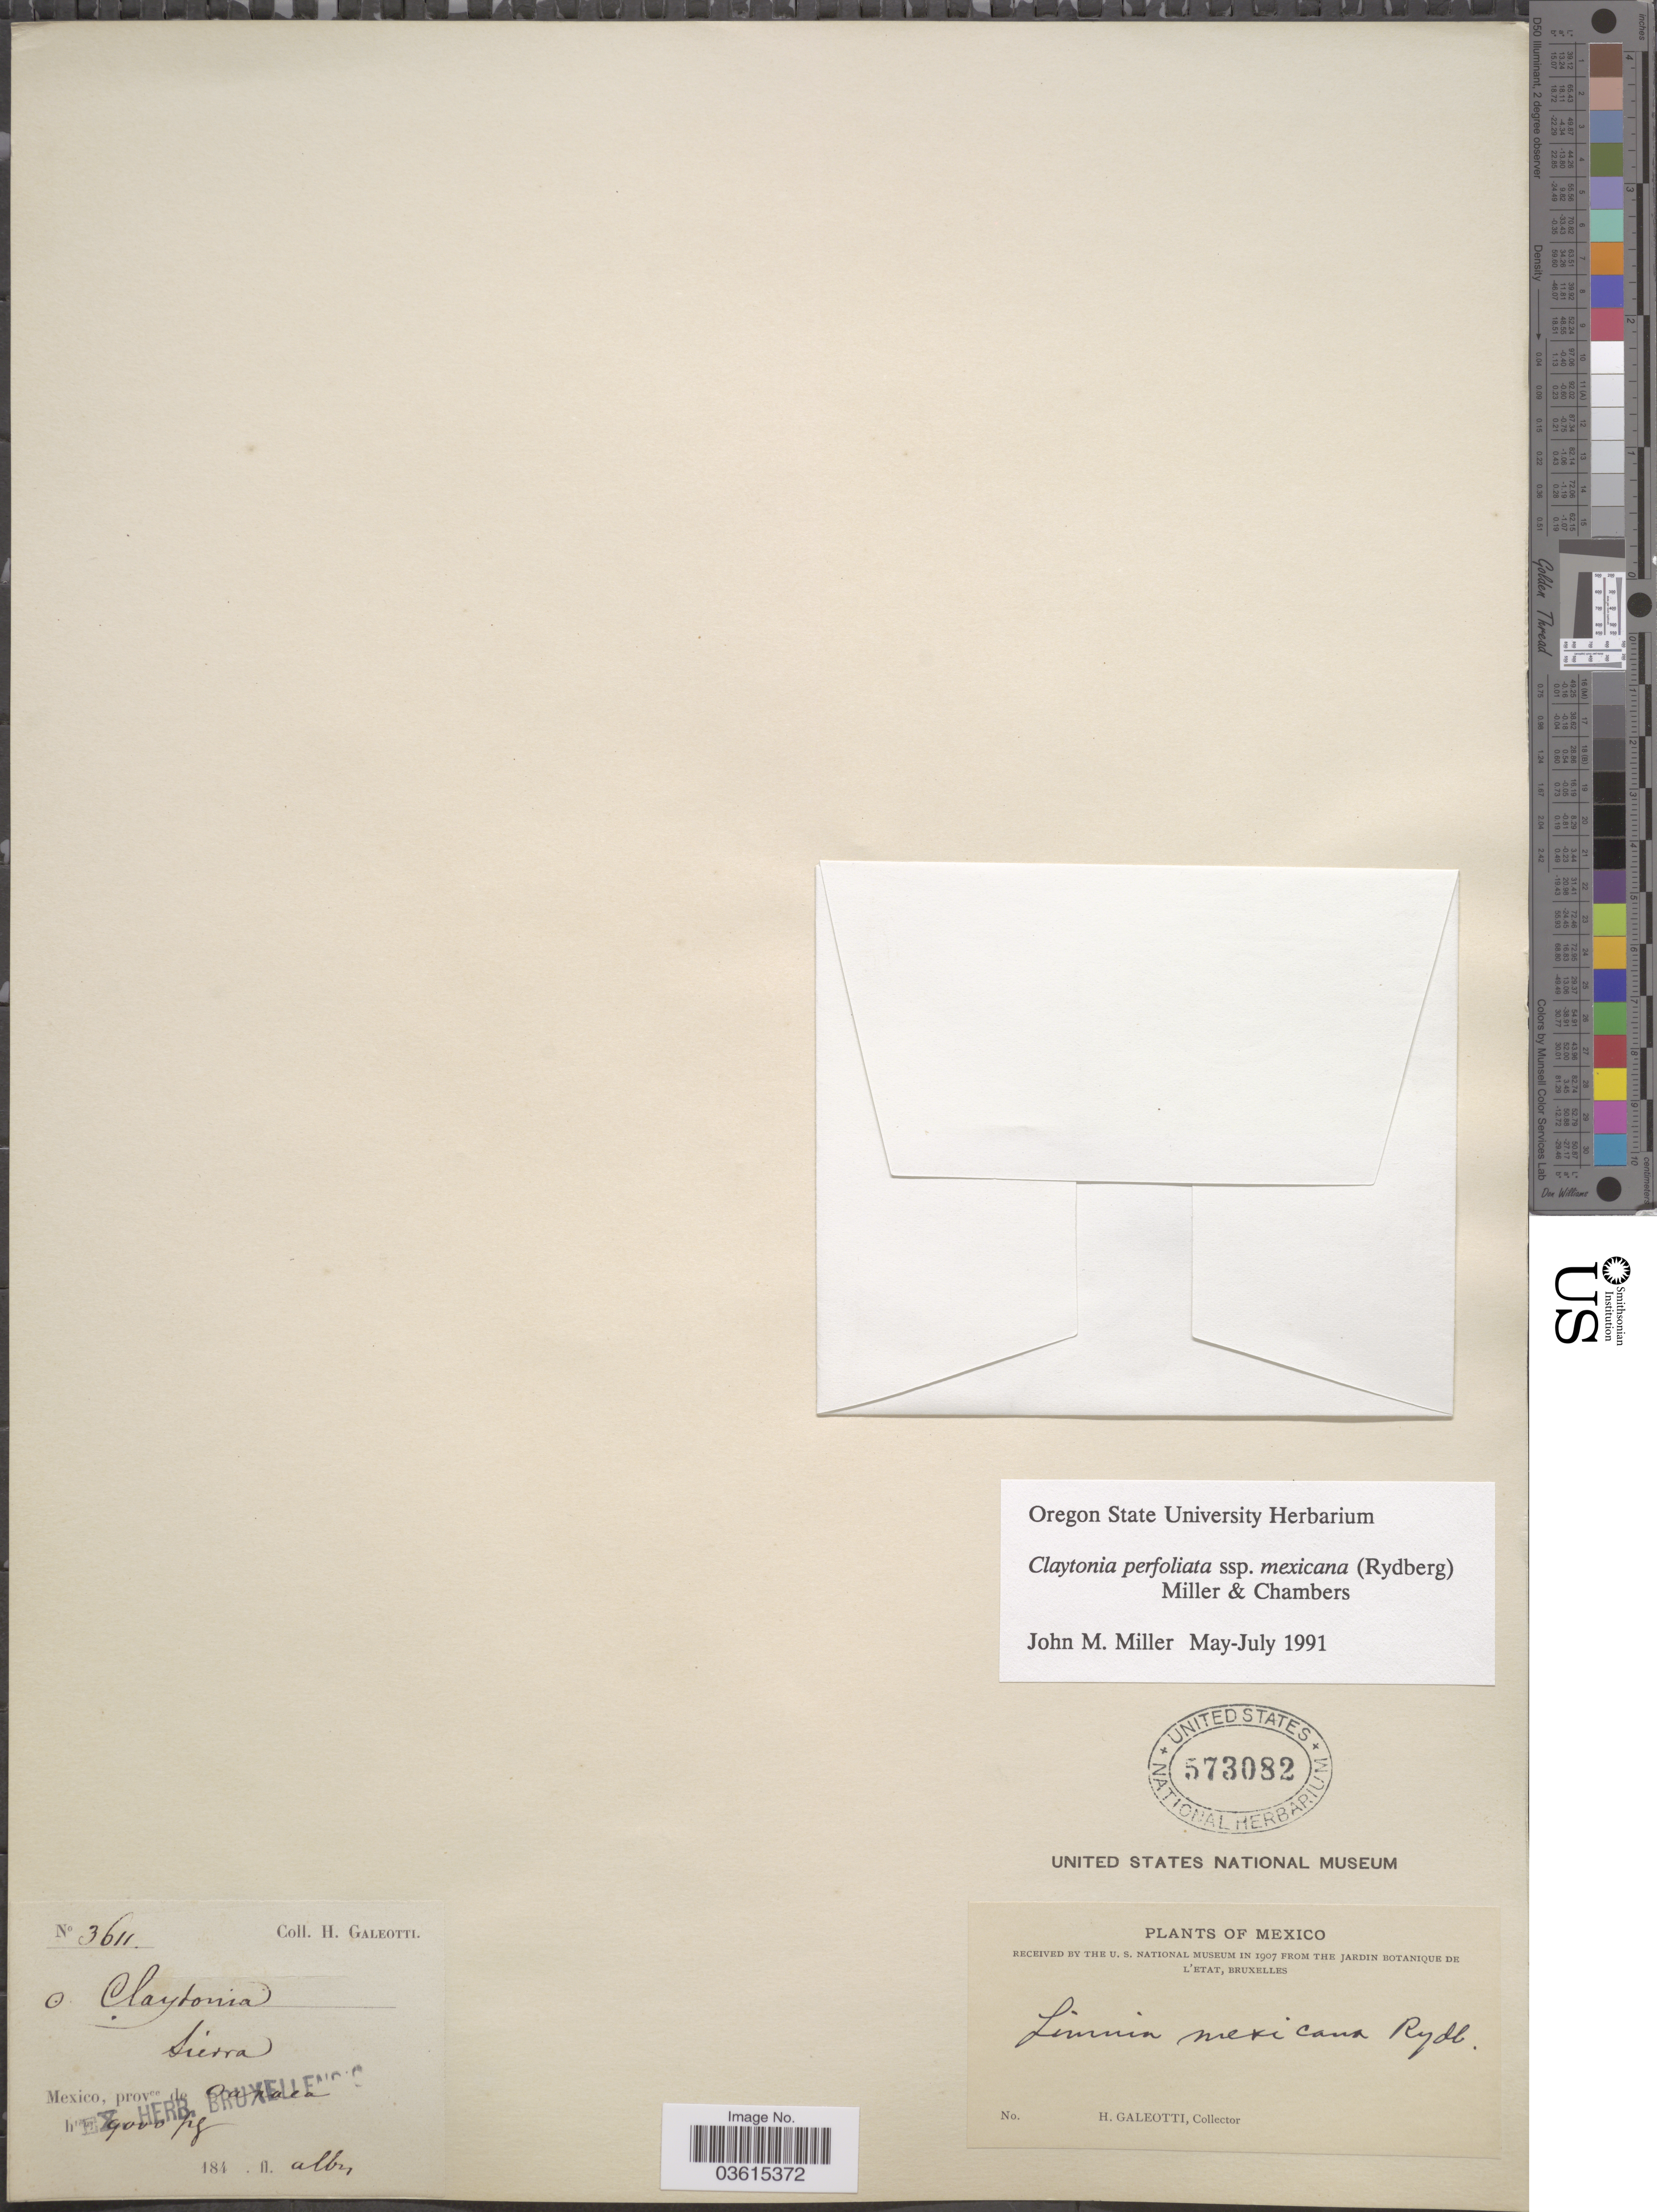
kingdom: Plantae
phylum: Tracheophyta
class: Magnoliopsida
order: Caryophyllales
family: Montiaceae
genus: Claytonia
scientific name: Claytonia perfoliata subsp. mexicana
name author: (Rydb.) Mill. & Chambers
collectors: H. G. Galeotti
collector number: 3611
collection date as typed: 184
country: Mexico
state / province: Oaxaca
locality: Sierra.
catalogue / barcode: US 573082